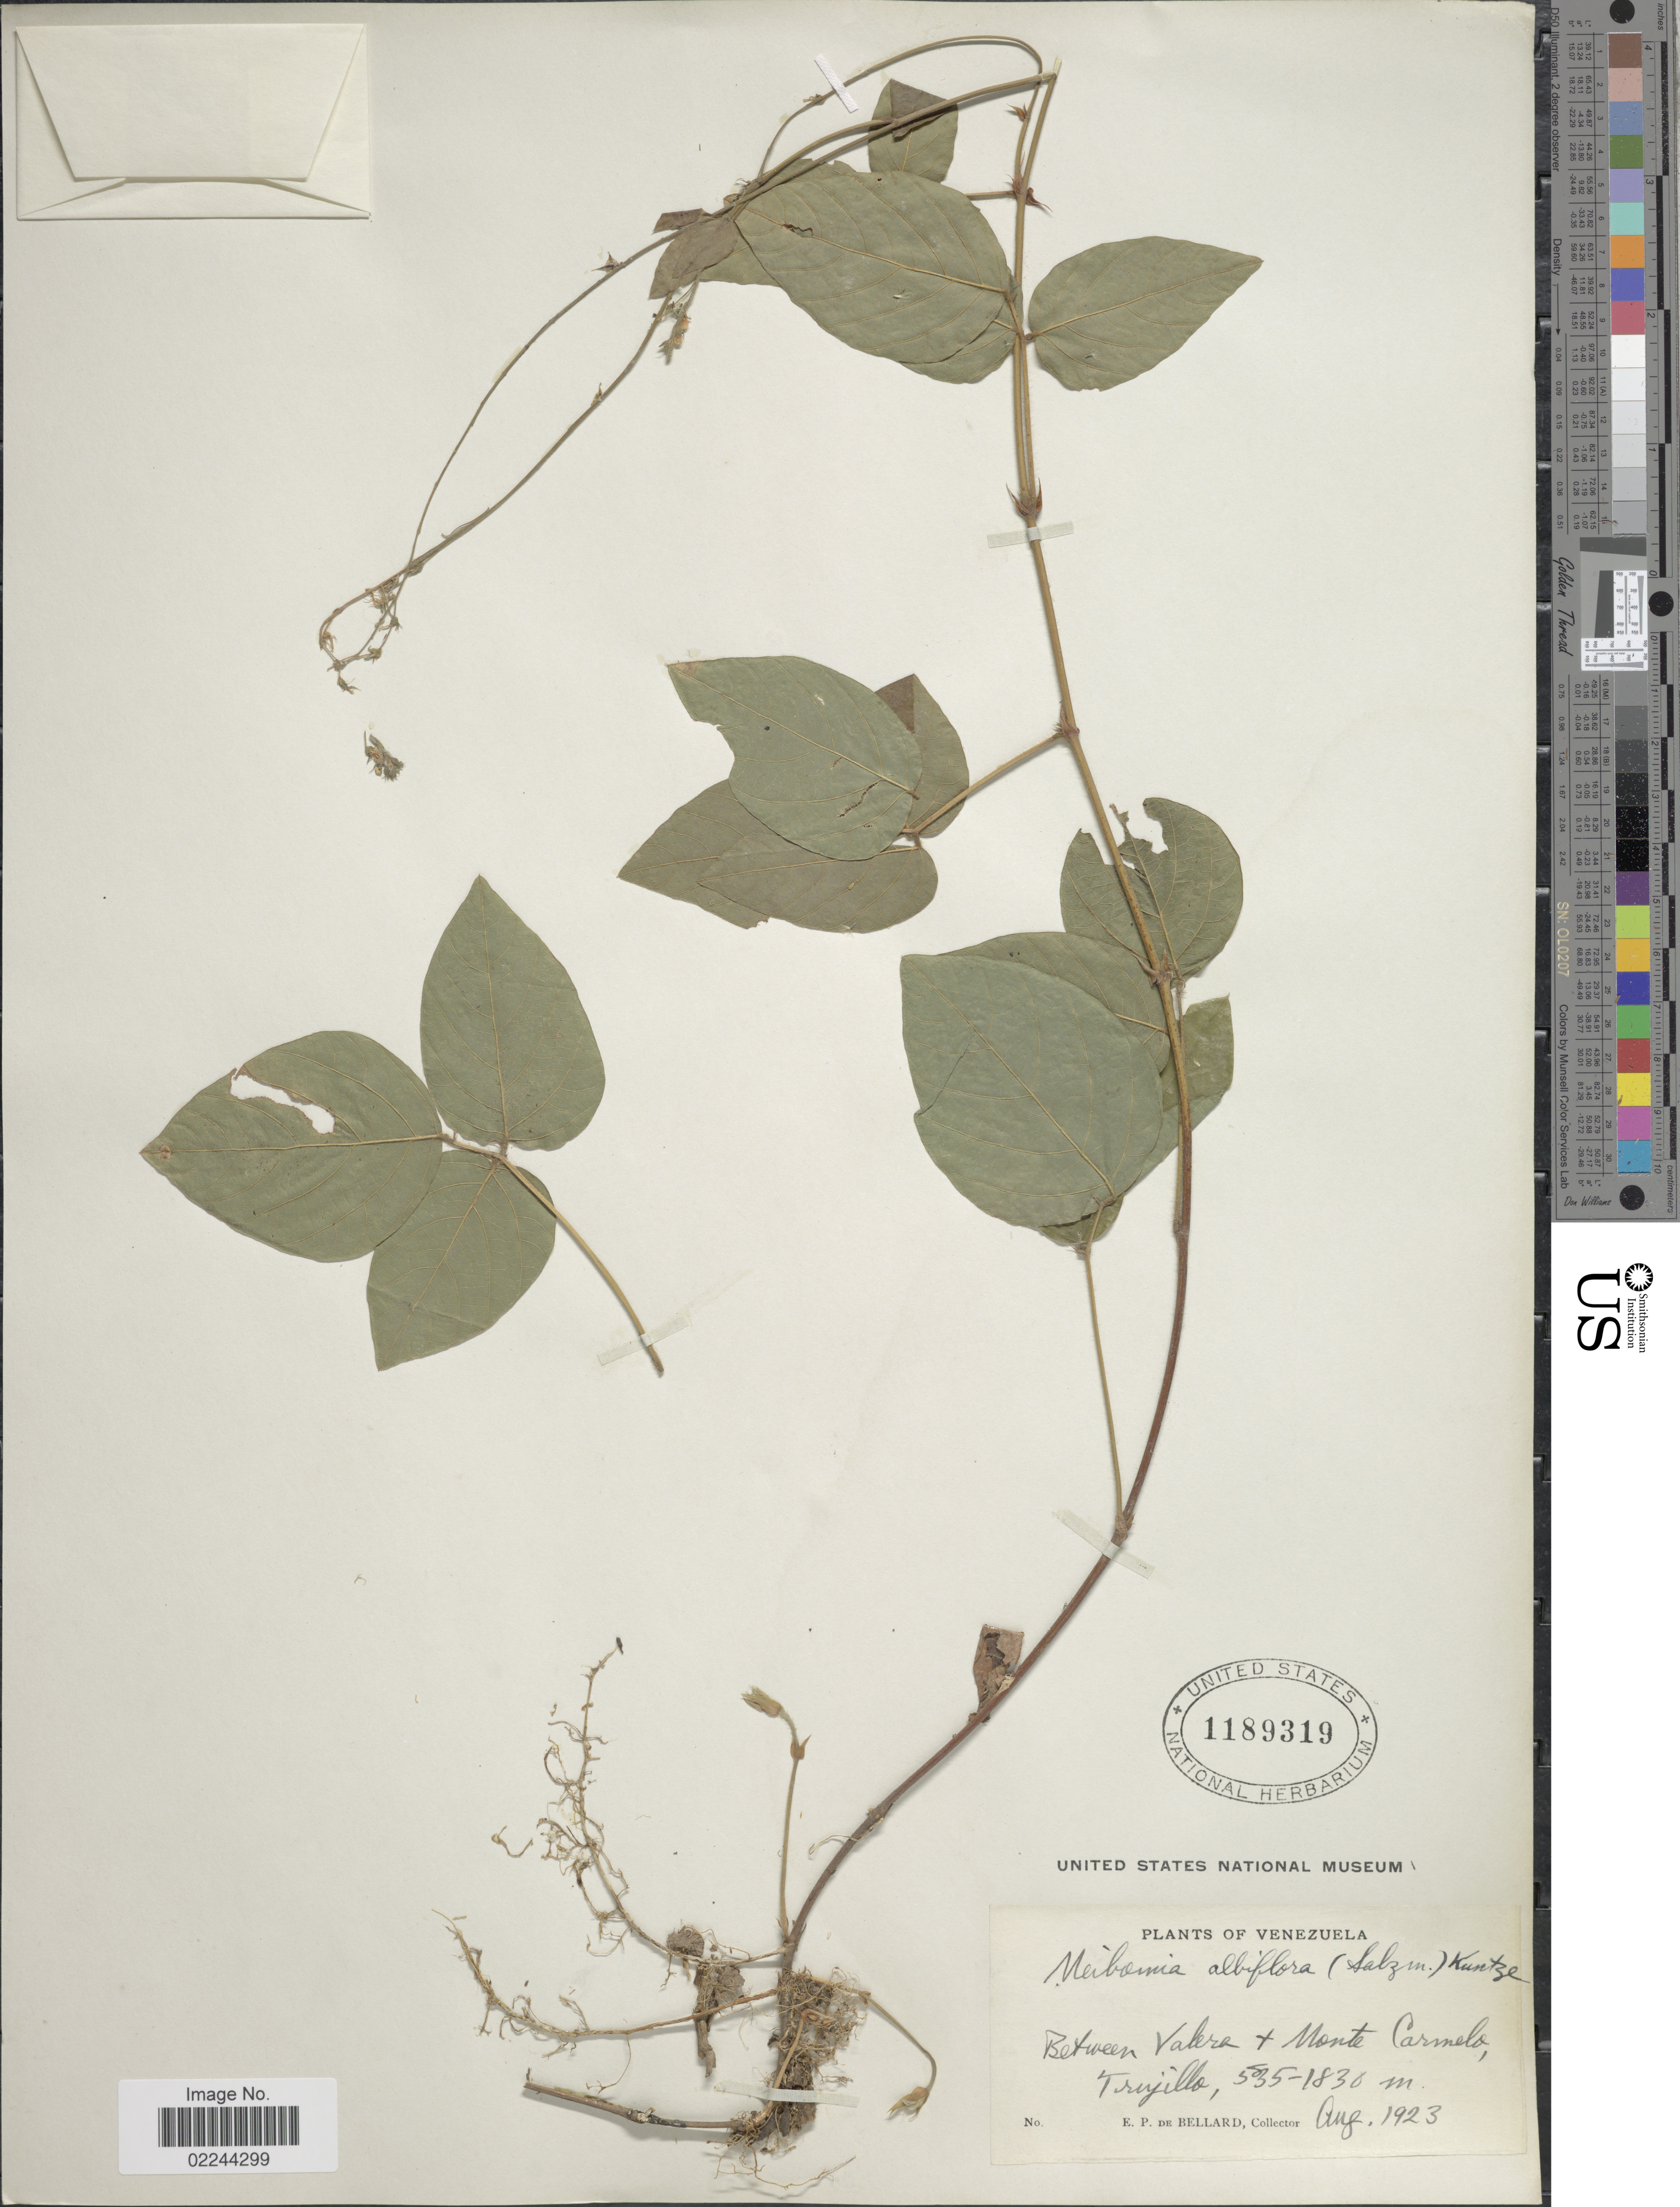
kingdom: Plantae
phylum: Tracheophyta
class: Magnoliopsida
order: Fabales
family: Fabaceae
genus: Desmodium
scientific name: Desmodium affine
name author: Schltdl.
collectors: E. de Bellard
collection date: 1923-08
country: Venezuela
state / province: Trujillo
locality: Between Valera & Monte Carmelo, Trujillo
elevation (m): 535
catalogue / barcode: US 1189319